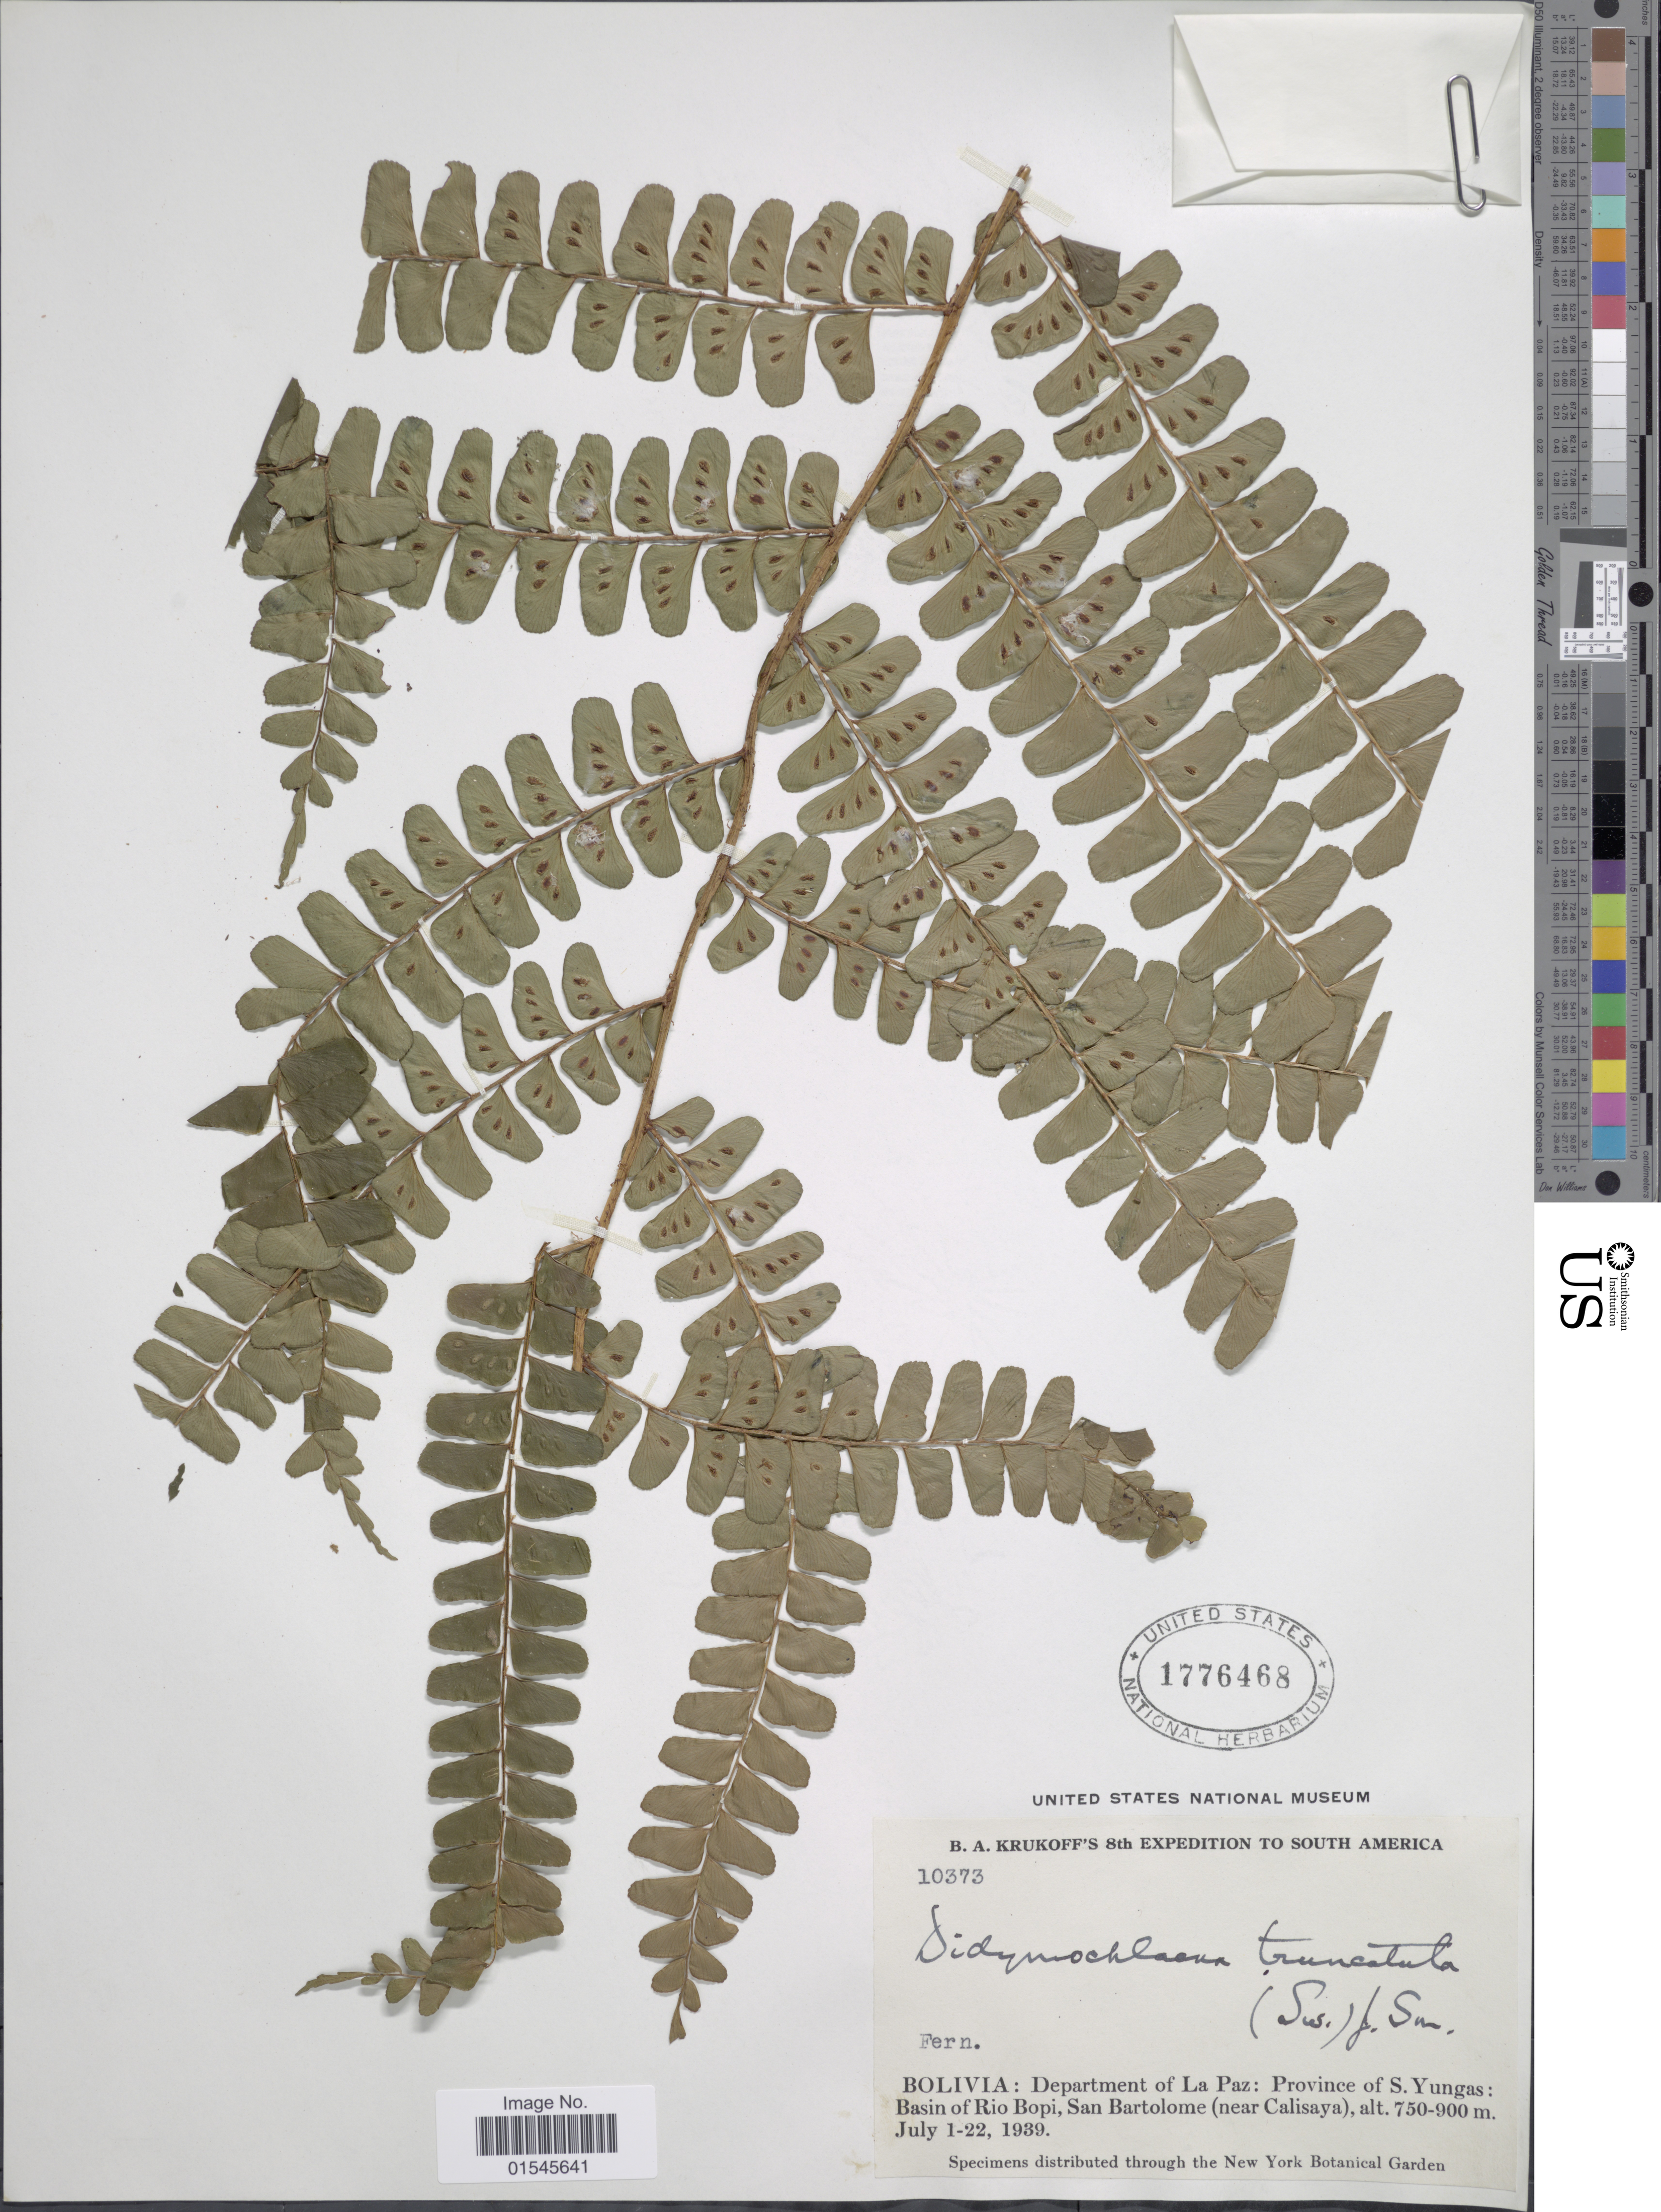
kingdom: Plantae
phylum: Tracheophyta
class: Polypodiopsida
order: Polypodiales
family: Didymochlaenaceae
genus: Didymochlaena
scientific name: Didymochlaena truncatula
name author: (Sw.) J. Sm.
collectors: B. A. Krukoff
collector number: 10373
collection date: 1939-07-01/1939-07-22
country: Bolivia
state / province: La Paz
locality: Department of La Paz: province of S. Yungas: Basin of Rio Bopi, San Bartolome (near Calisaya)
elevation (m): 750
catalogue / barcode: US 1776468